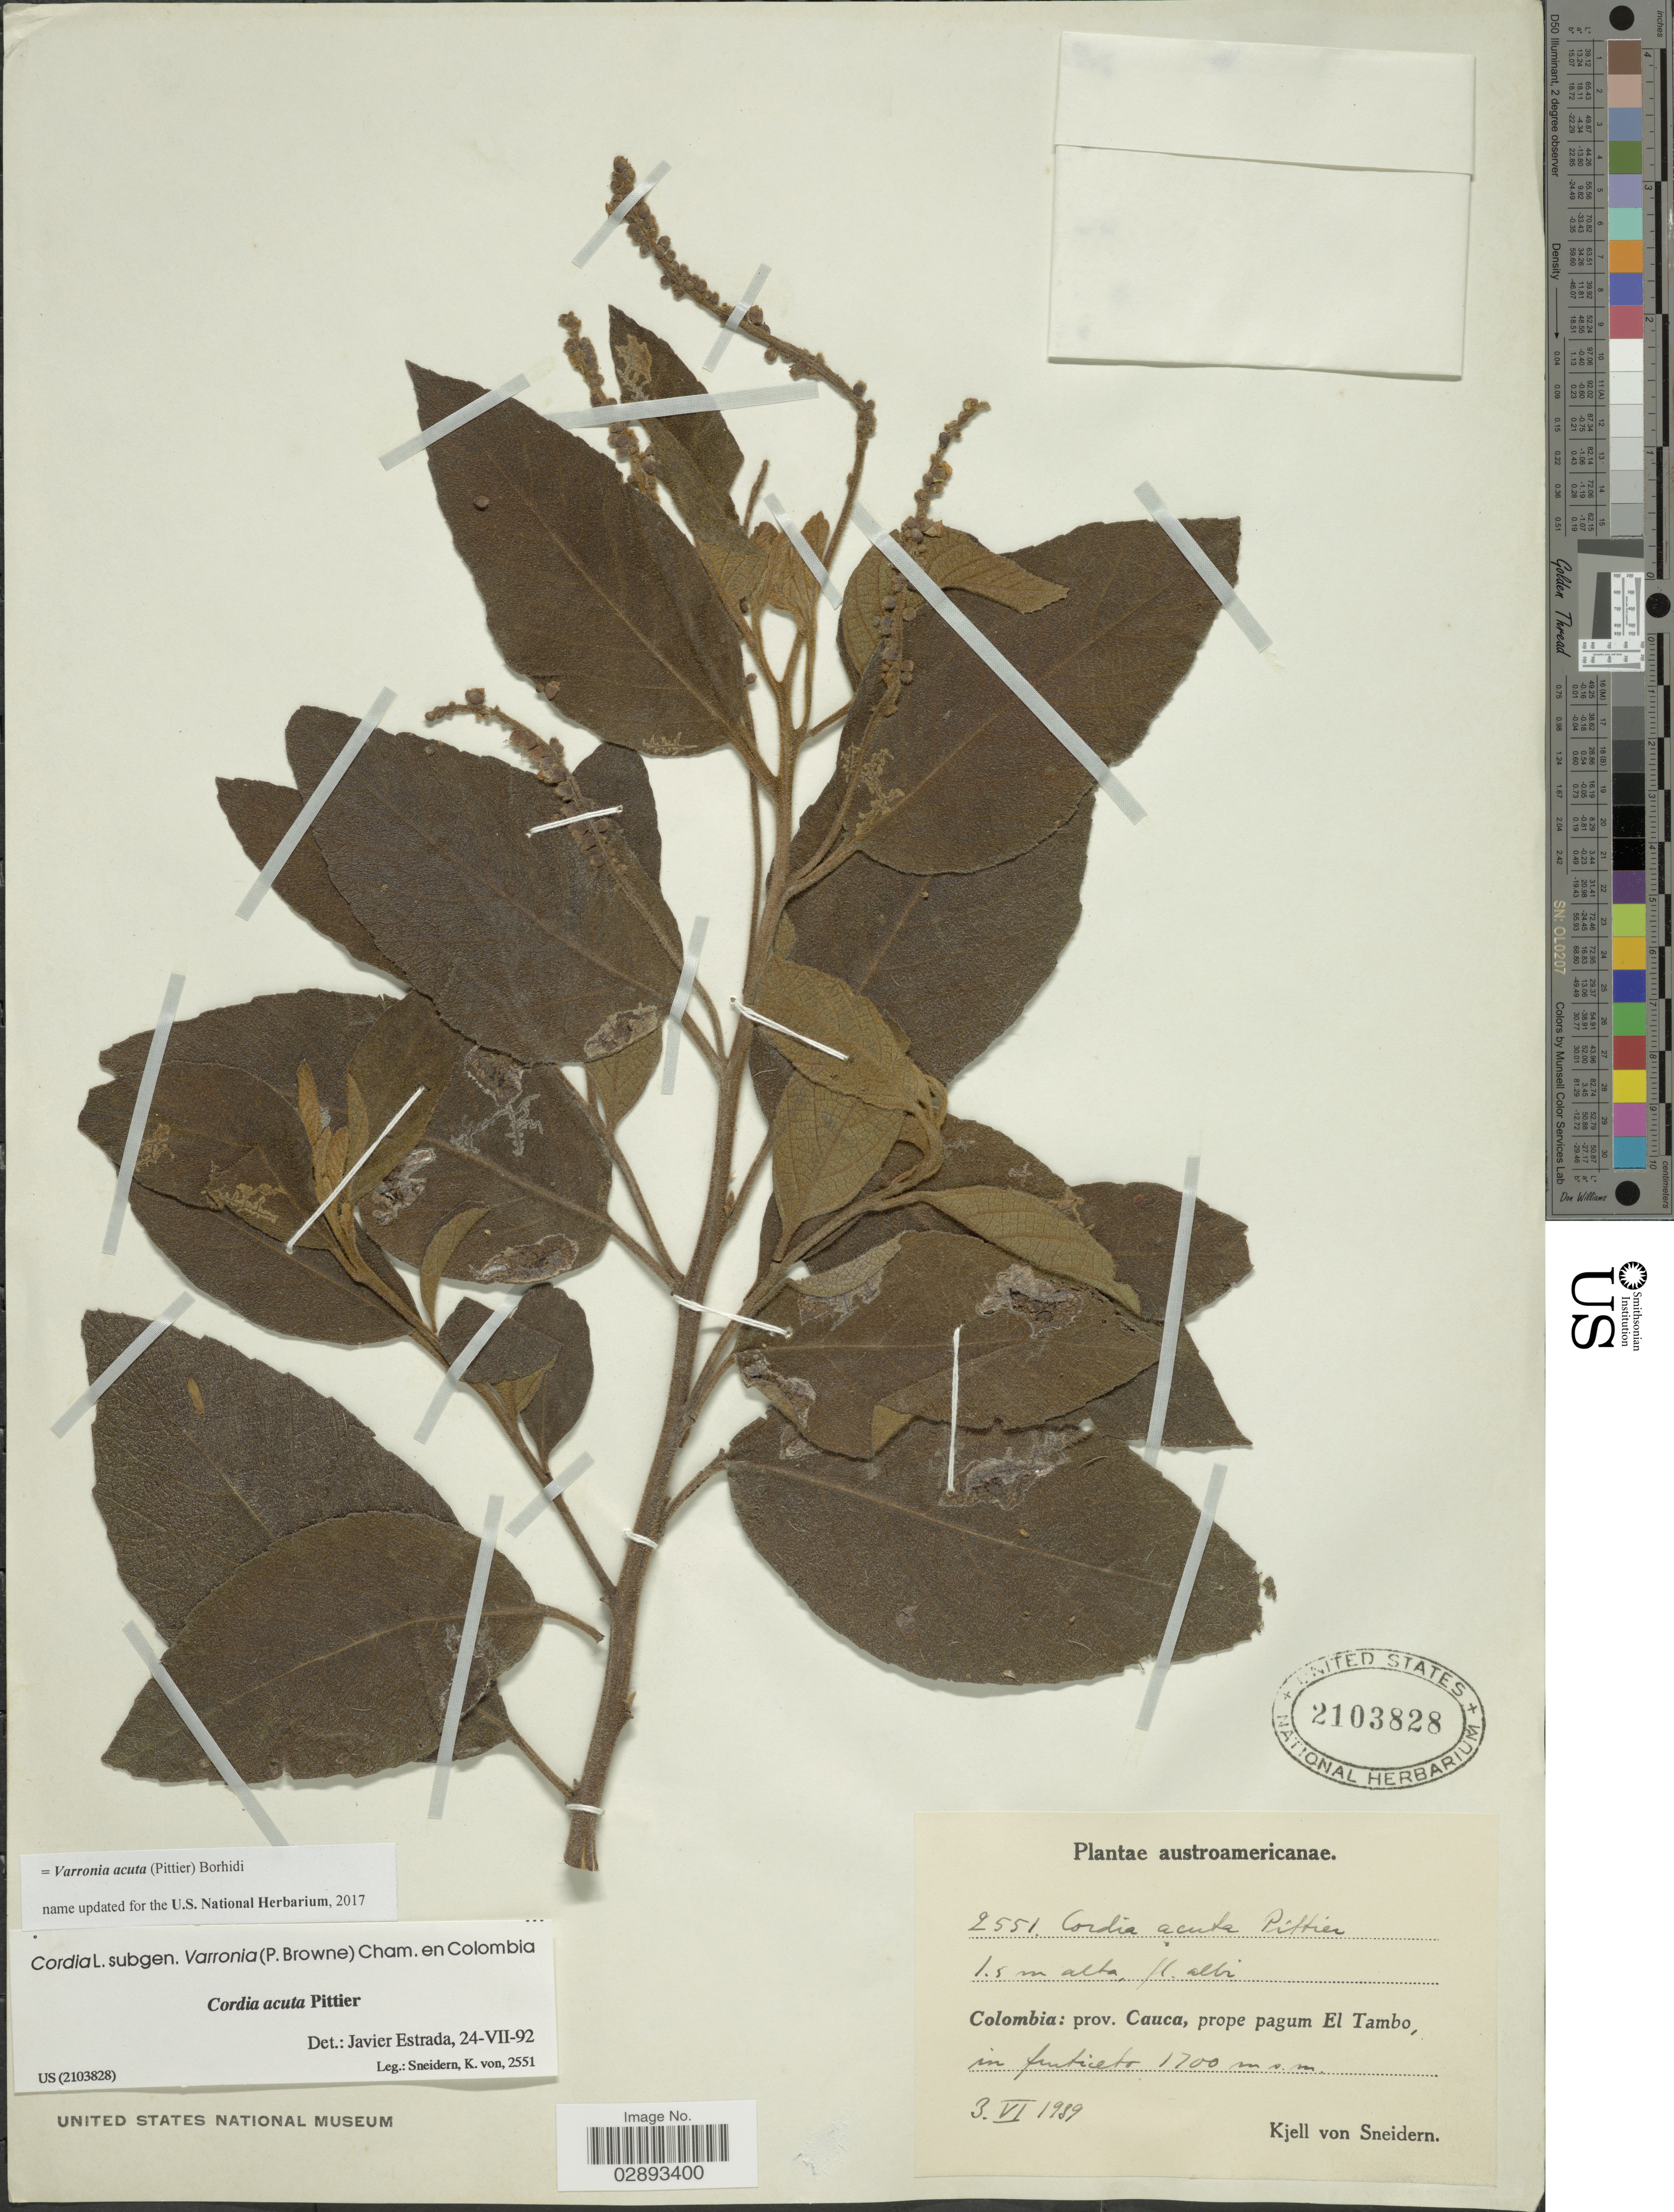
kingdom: Plantae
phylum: Tracheophyta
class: Magnoliopsida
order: Boraginales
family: Cordiaceae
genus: Varronia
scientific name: Varronia acuta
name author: (Pittier) Borhidi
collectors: K. von Sneidern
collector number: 2551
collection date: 1939-06-03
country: Colombia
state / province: Cauca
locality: Colombia: prov. Cauca, prope pagum El Tambo.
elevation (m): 1700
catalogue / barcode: US 2103828